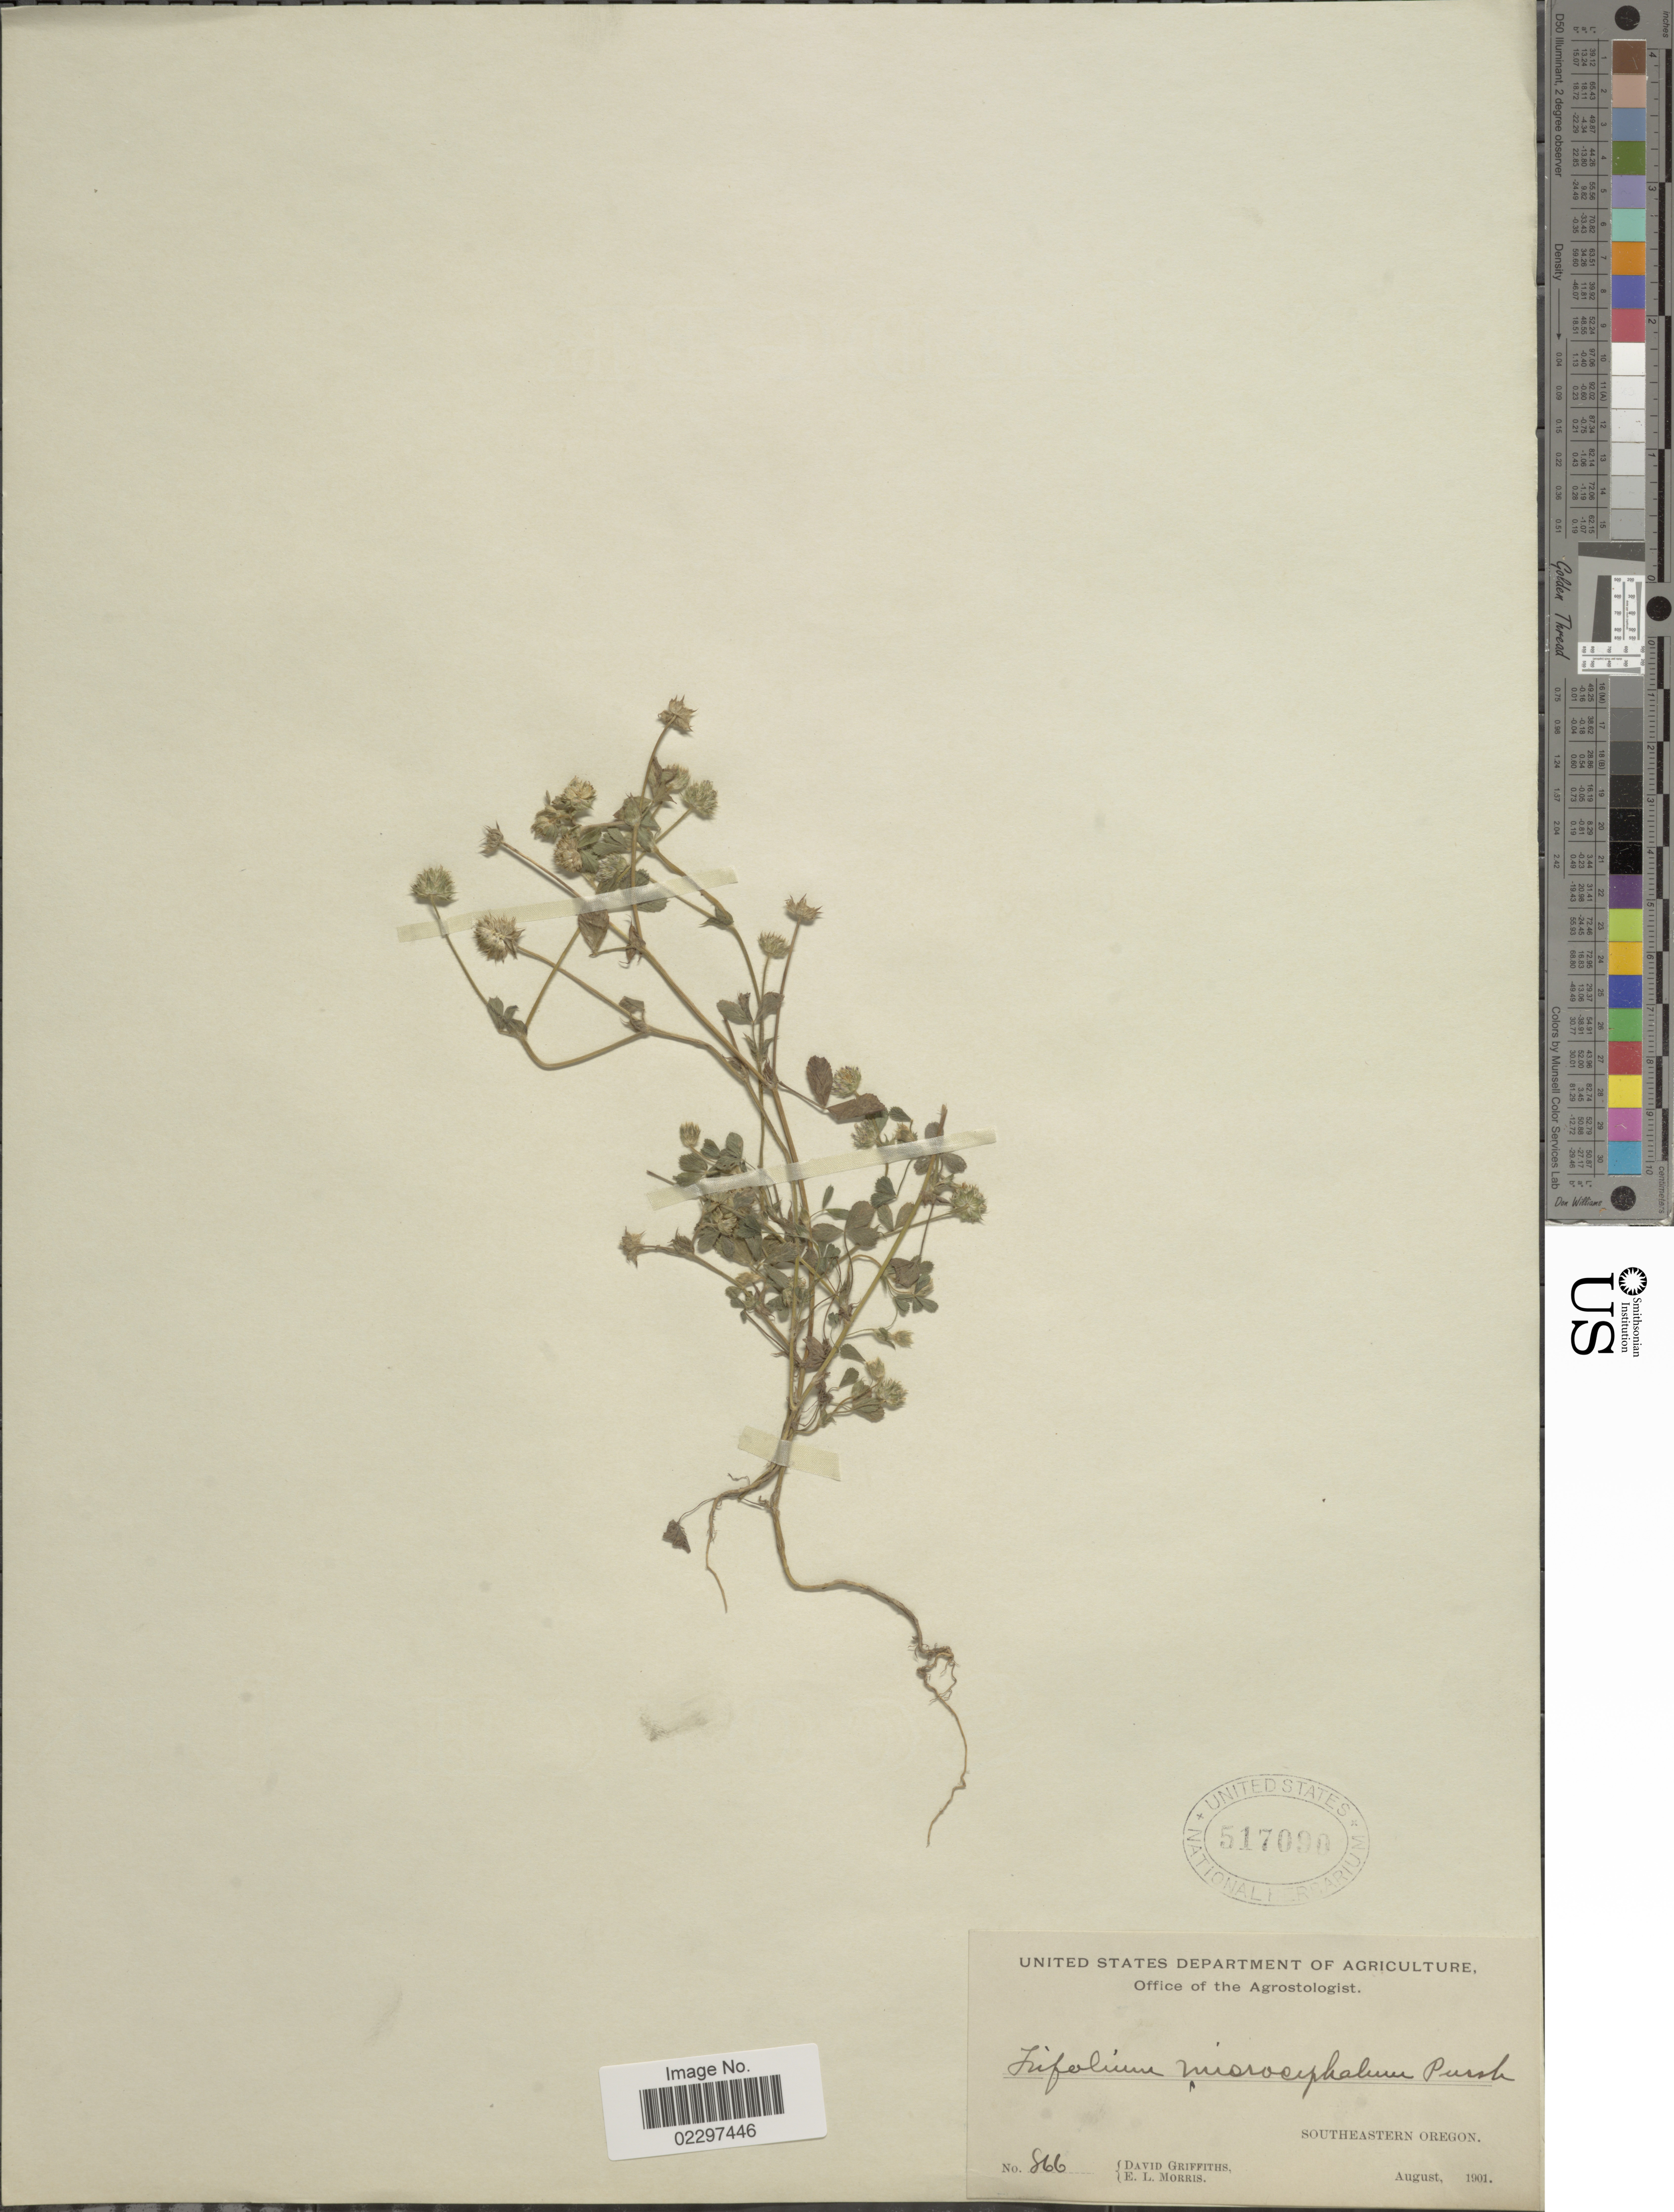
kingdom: Plantae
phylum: Tracheophyta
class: Magnoliopsida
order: Fabales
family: Fabaceae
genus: Trifolium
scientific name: Trifolium microcephalum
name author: Pursh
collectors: D. Griffiths & E. Morris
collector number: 866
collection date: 1901-08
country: United States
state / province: Oregon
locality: Southeastern Oregon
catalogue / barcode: US 517090